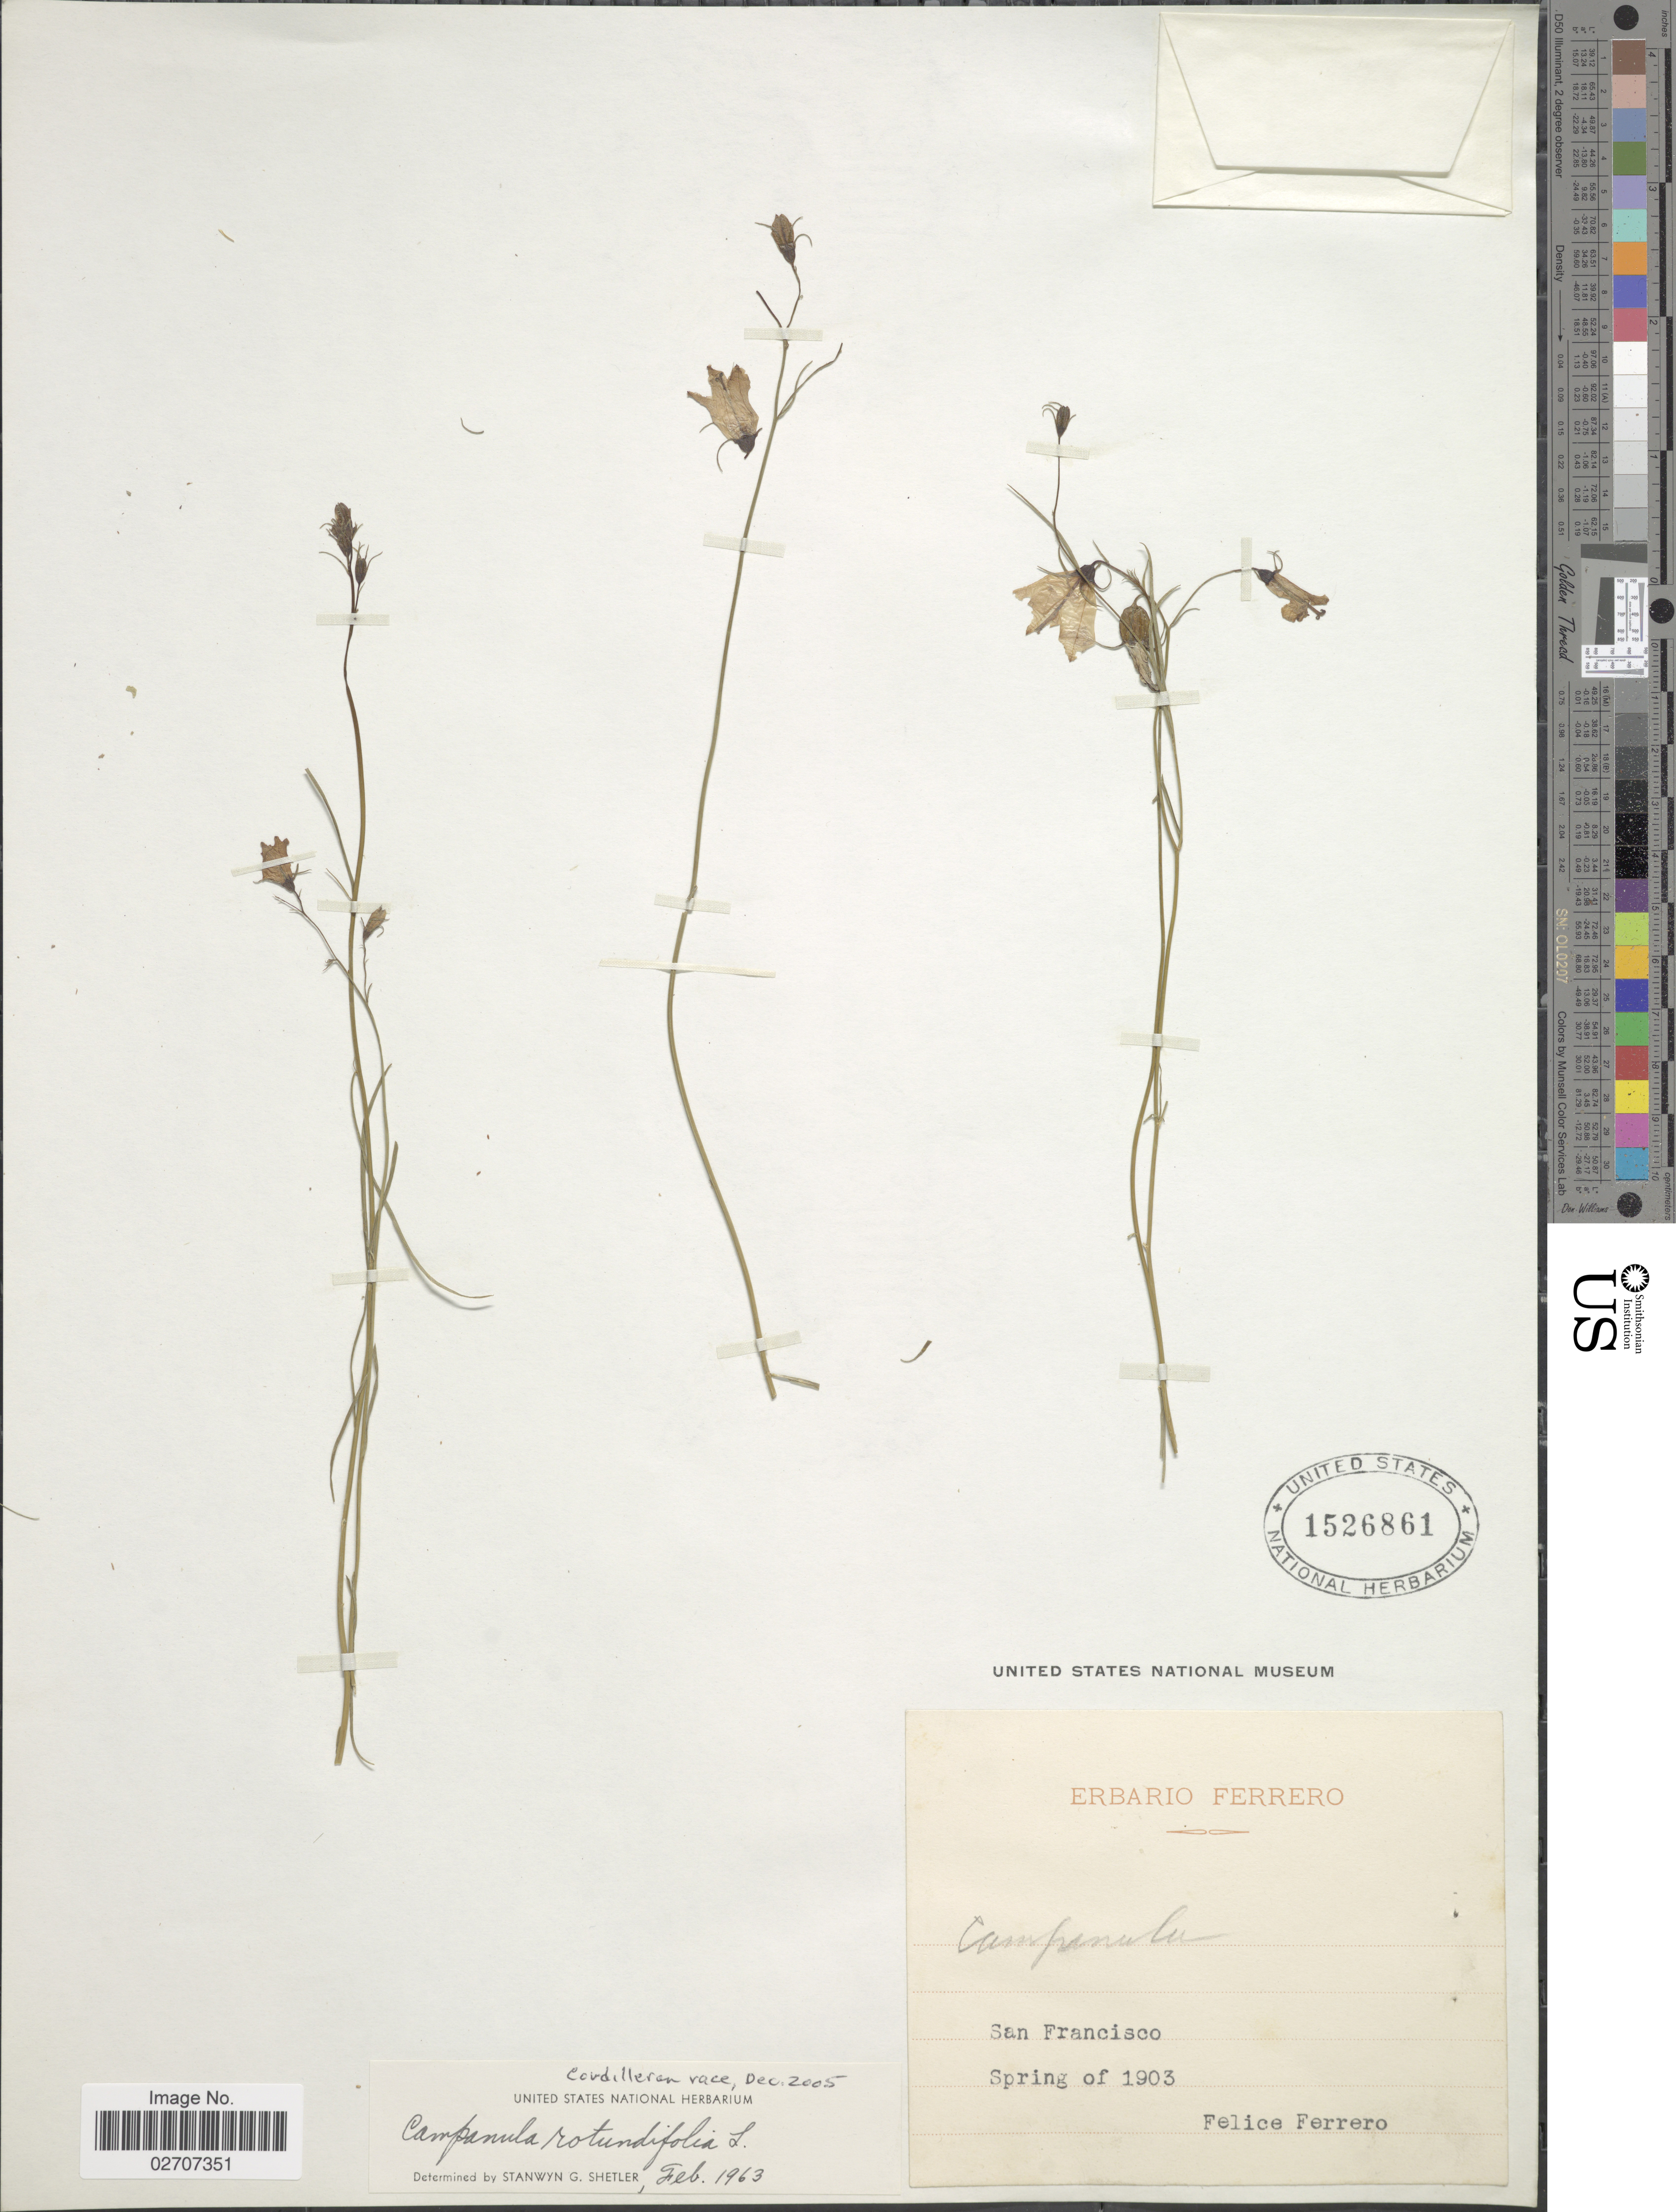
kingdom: Plantae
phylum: Tracheophyta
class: Magnoliopsida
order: Asterales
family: Campanulaceae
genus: Campanula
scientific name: Campanula rotundifolia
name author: L.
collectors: F. Ferrero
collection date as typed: Spring of 1903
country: United States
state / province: California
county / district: San Francisco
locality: San Francisco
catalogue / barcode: US 1526861